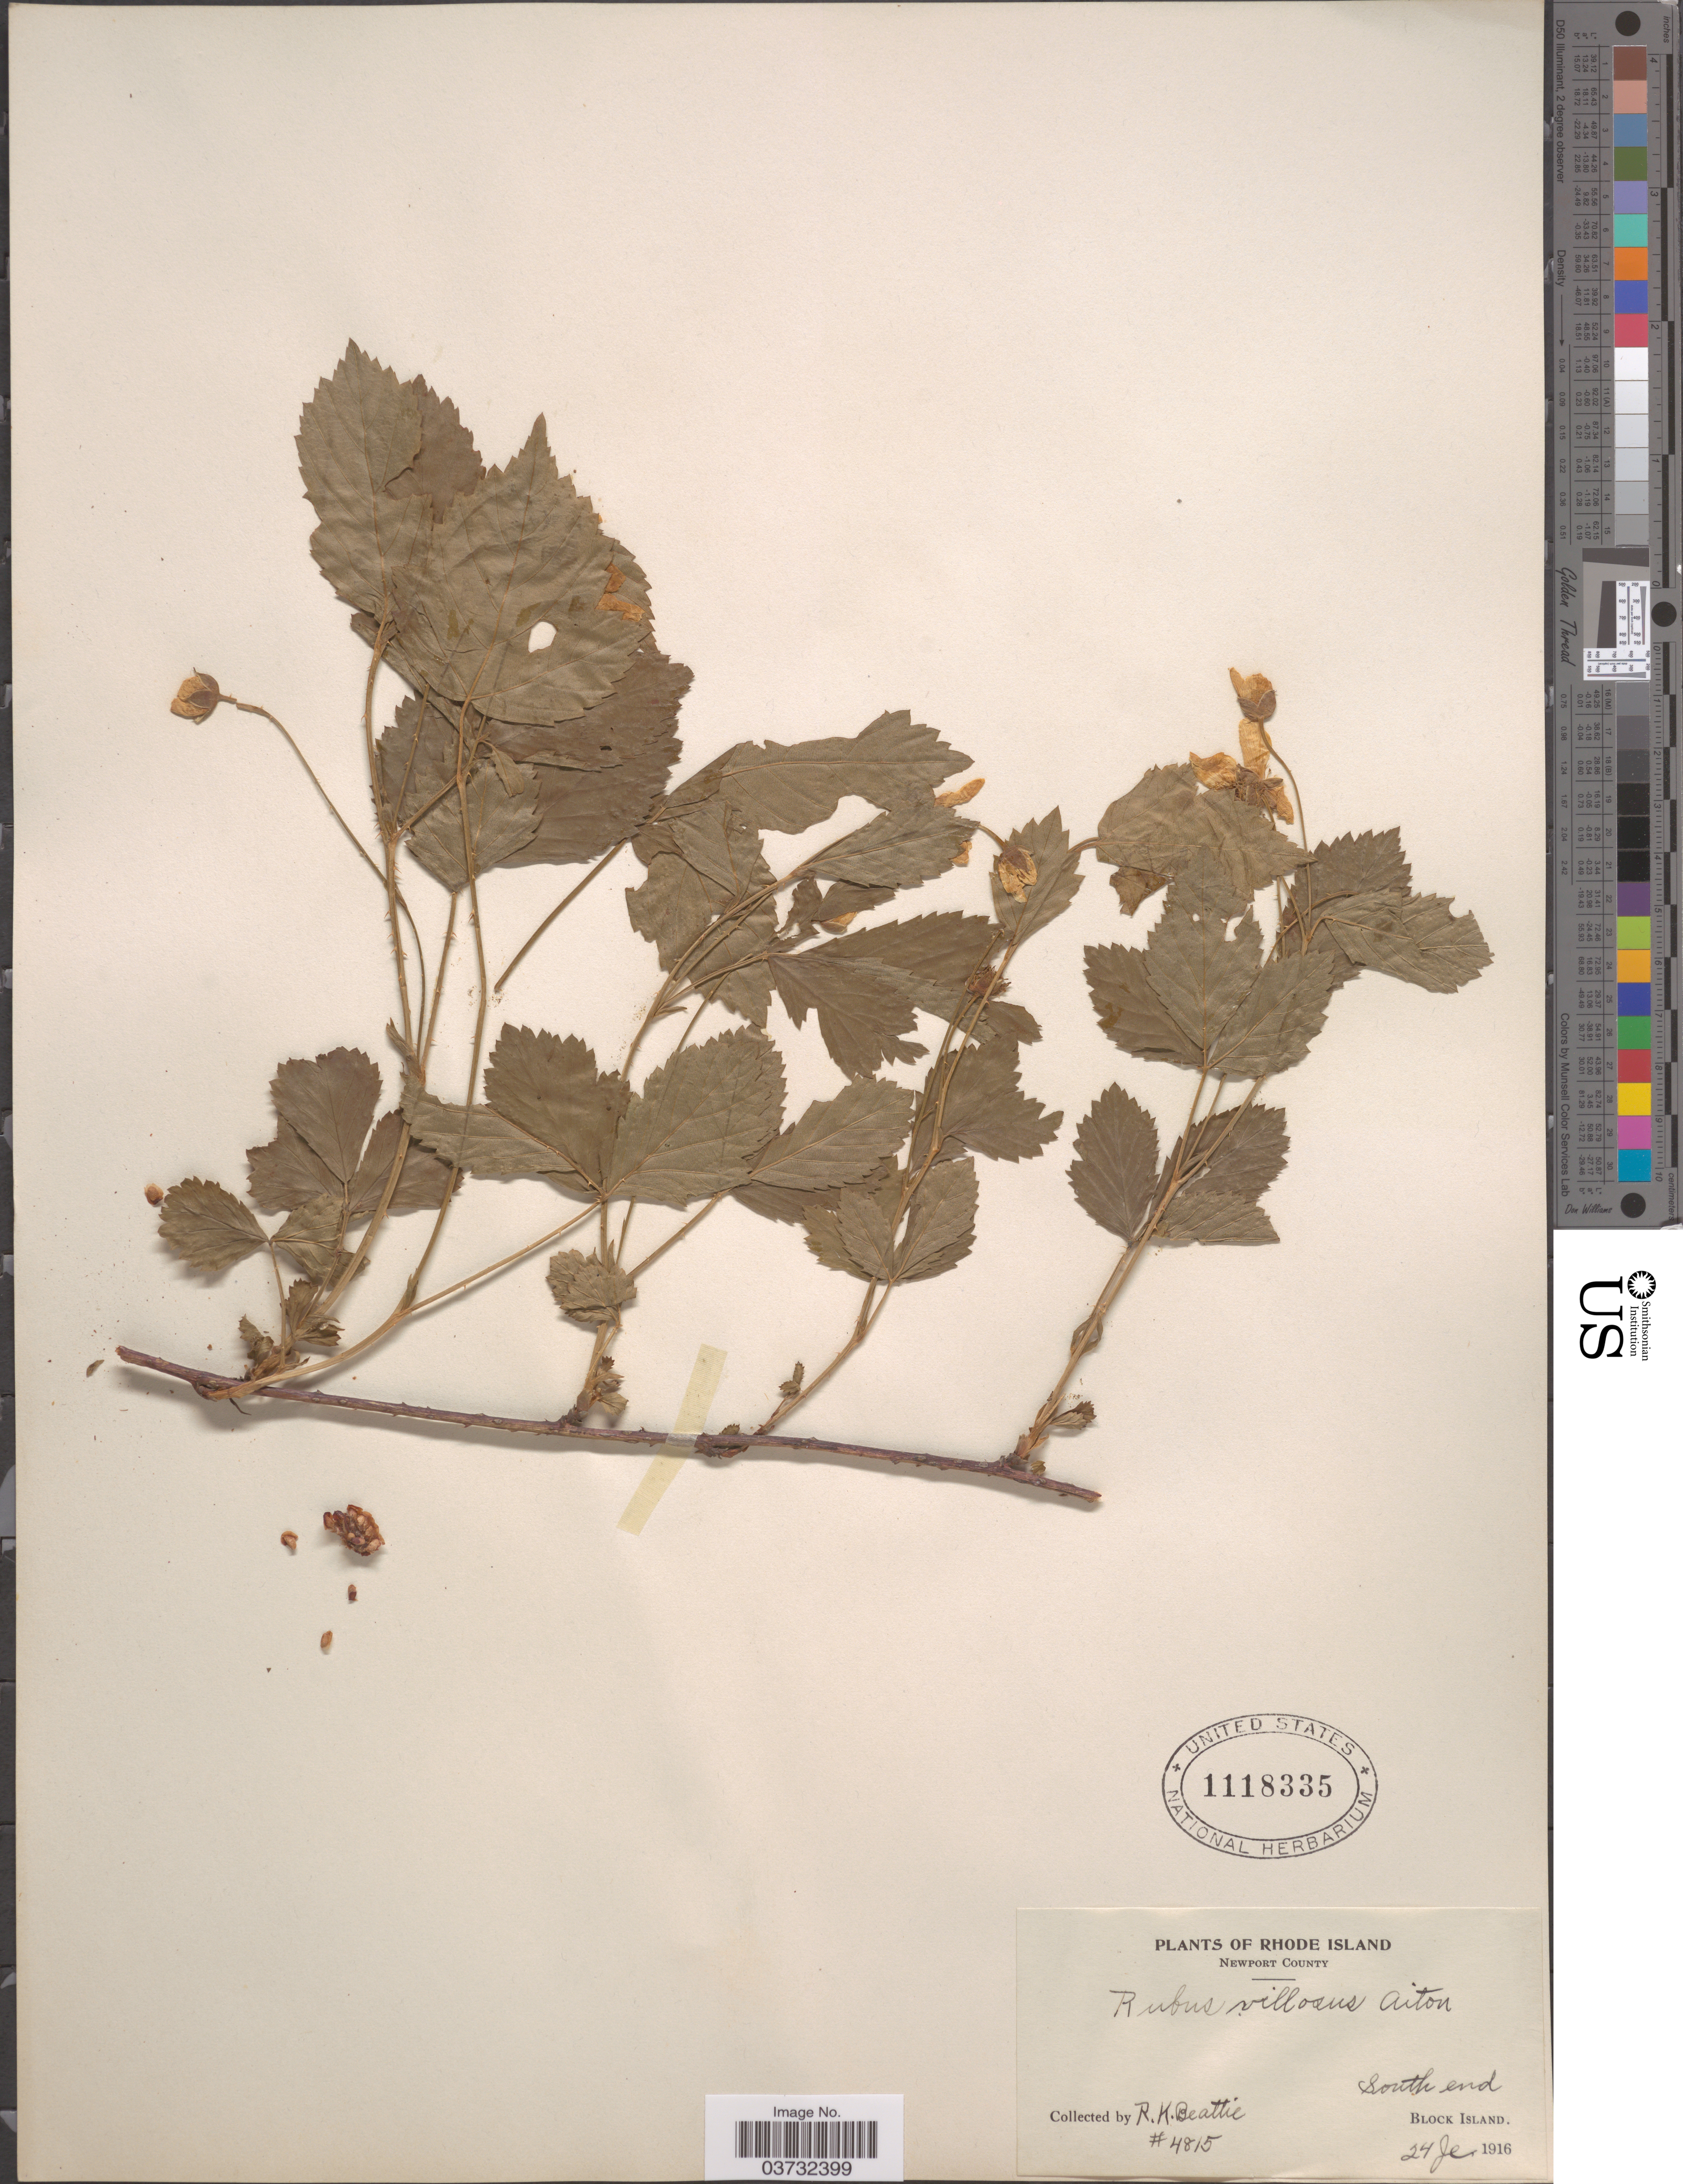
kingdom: Plantae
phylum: Tracheophyta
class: Magnoliopsida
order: Rosales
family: Rosaceae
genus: Rubus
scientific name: Rubus villosus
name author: Thunb.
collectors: R. K. Beattie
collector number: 4815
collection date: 1916-06-24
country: United States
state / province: Rhode Island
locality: Newport County. South end. Block Island.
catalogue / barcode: US 1118335